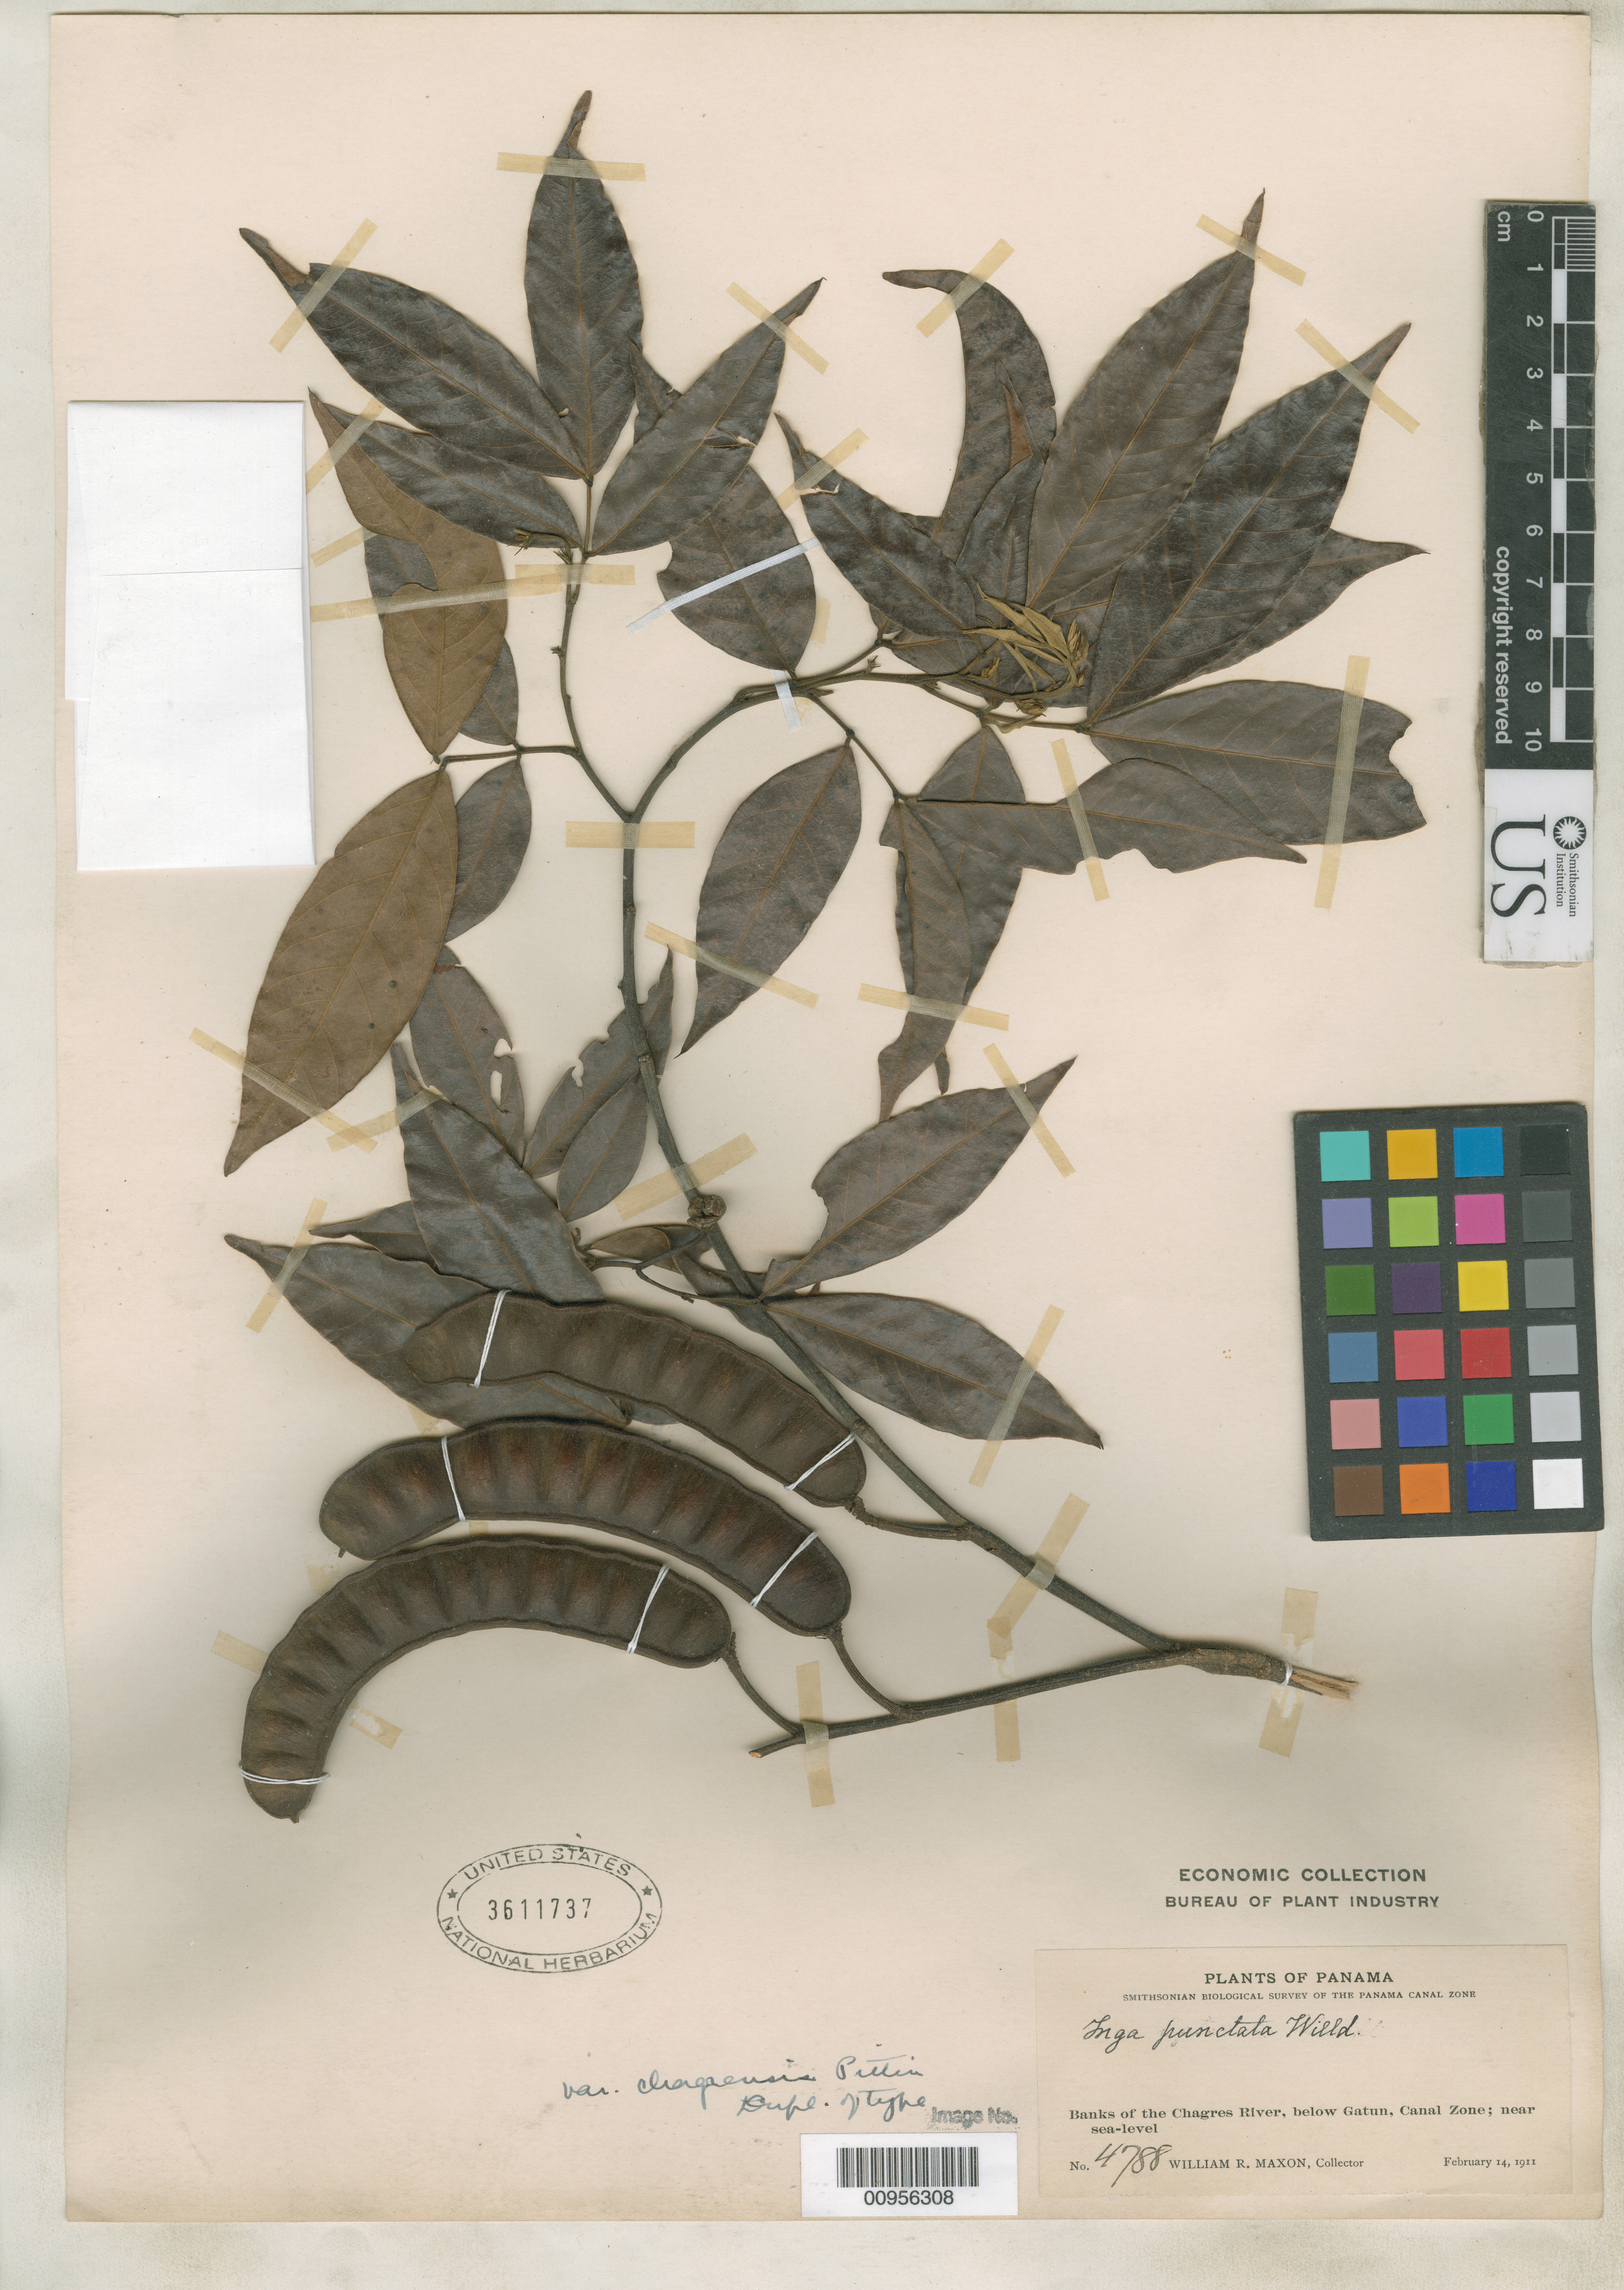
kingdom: Plantae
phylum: Tracheophyta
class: Magnoliopsida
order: Fabales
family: Fabaceae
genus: Inga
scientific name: Inga punctata subsp. chagrensis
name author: Pittier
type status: Isotype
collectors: W. R. Maxon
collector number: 4788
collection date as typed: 14 Feb 1911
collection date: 1911-02-14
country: Panama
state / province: Colón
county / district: Canal Zone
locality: Banks of the Chagres River, below Gatun, Canal Zone; near sea level.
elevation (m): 0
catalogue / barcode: US 3611737